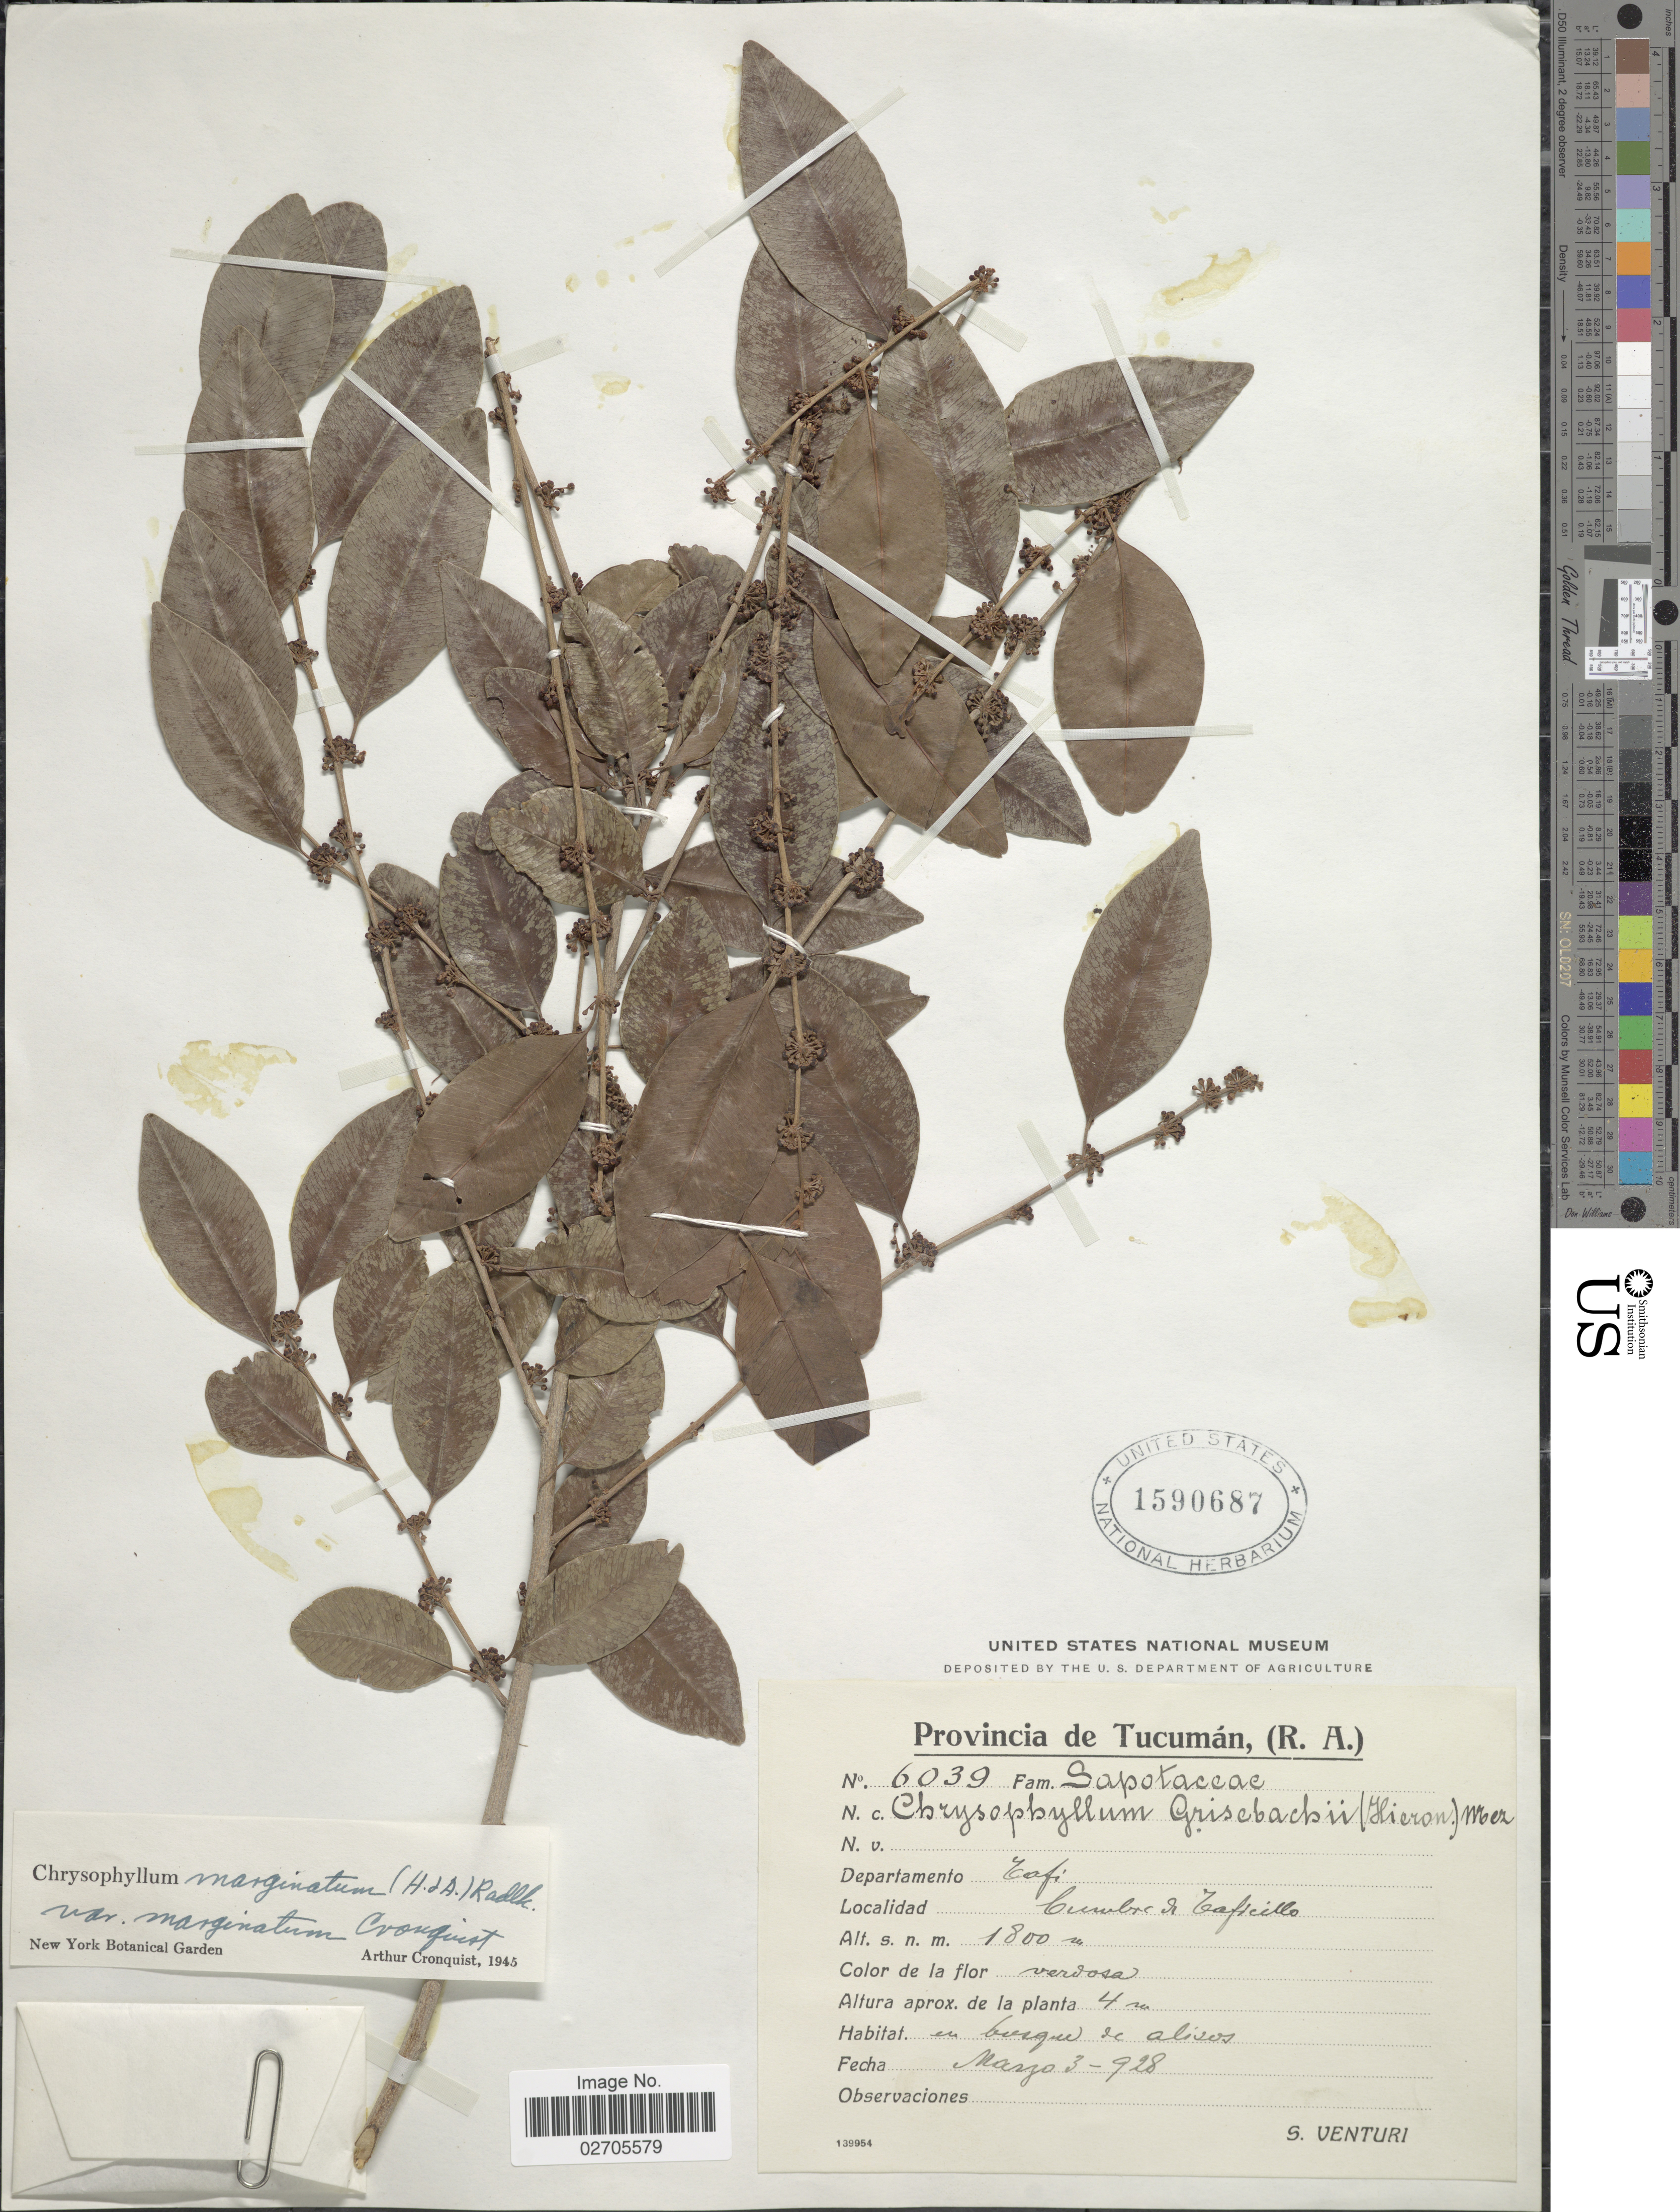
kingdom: Plantae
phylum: Tracheophyta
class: Magnoliopsida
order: Ericales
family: Sapotaceae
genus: Chrysophyllum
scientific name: Chrysophyllum marginatum subsp. marginatum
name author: (Hook. & Arn.) Radlk.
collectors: S. Venturi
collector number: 6039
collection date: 1928-03-03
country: Argentina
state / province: Tucuman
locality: Provincia de Tucuman, (R.A.), Departamento Tafi, Cumbre de Taficillo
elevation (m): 1800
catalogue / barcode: US 1590687